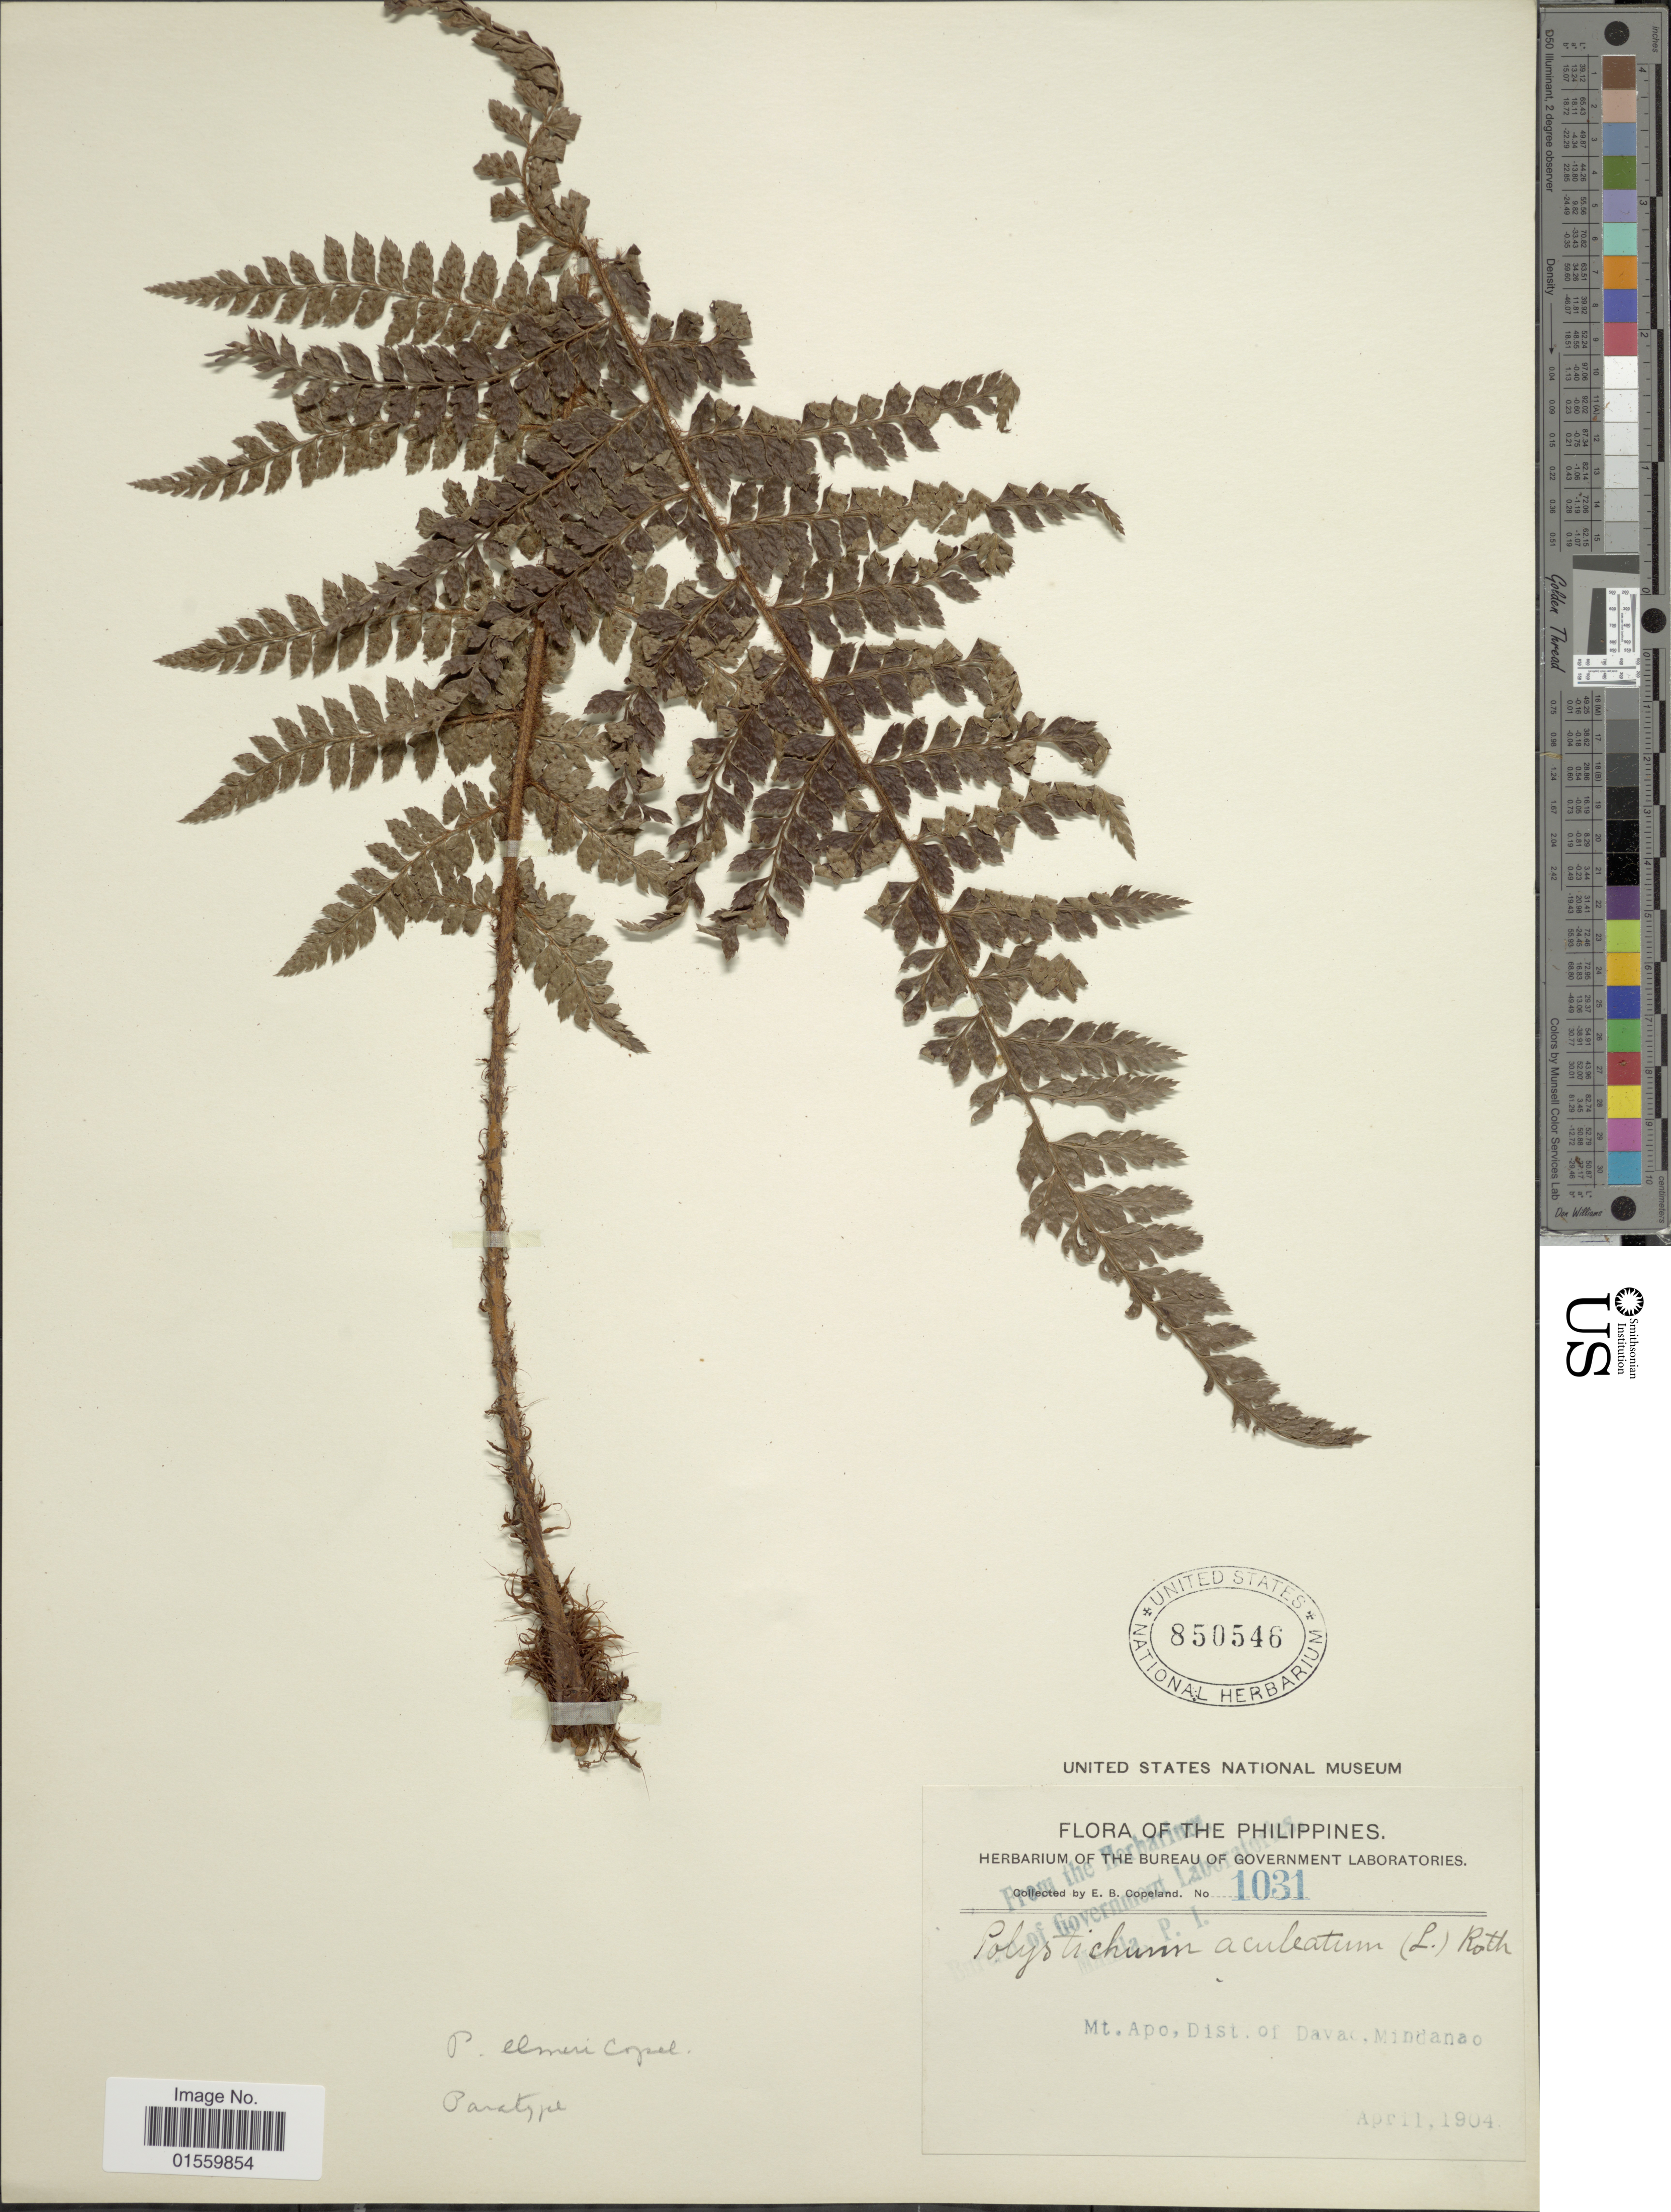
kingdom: Plantae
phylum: Tracheophyta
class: Polypodiopsida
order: Polypodiales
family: Dryopteridaceae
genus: Polystichum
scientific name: Polystichum elmeri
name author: Copel.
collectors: E. B. Copeland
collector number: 1031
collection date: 1904-04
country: Philippines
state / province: Davao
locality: Mt. Apo, Dist. of Davao, Mindanao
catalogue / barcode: US 850546